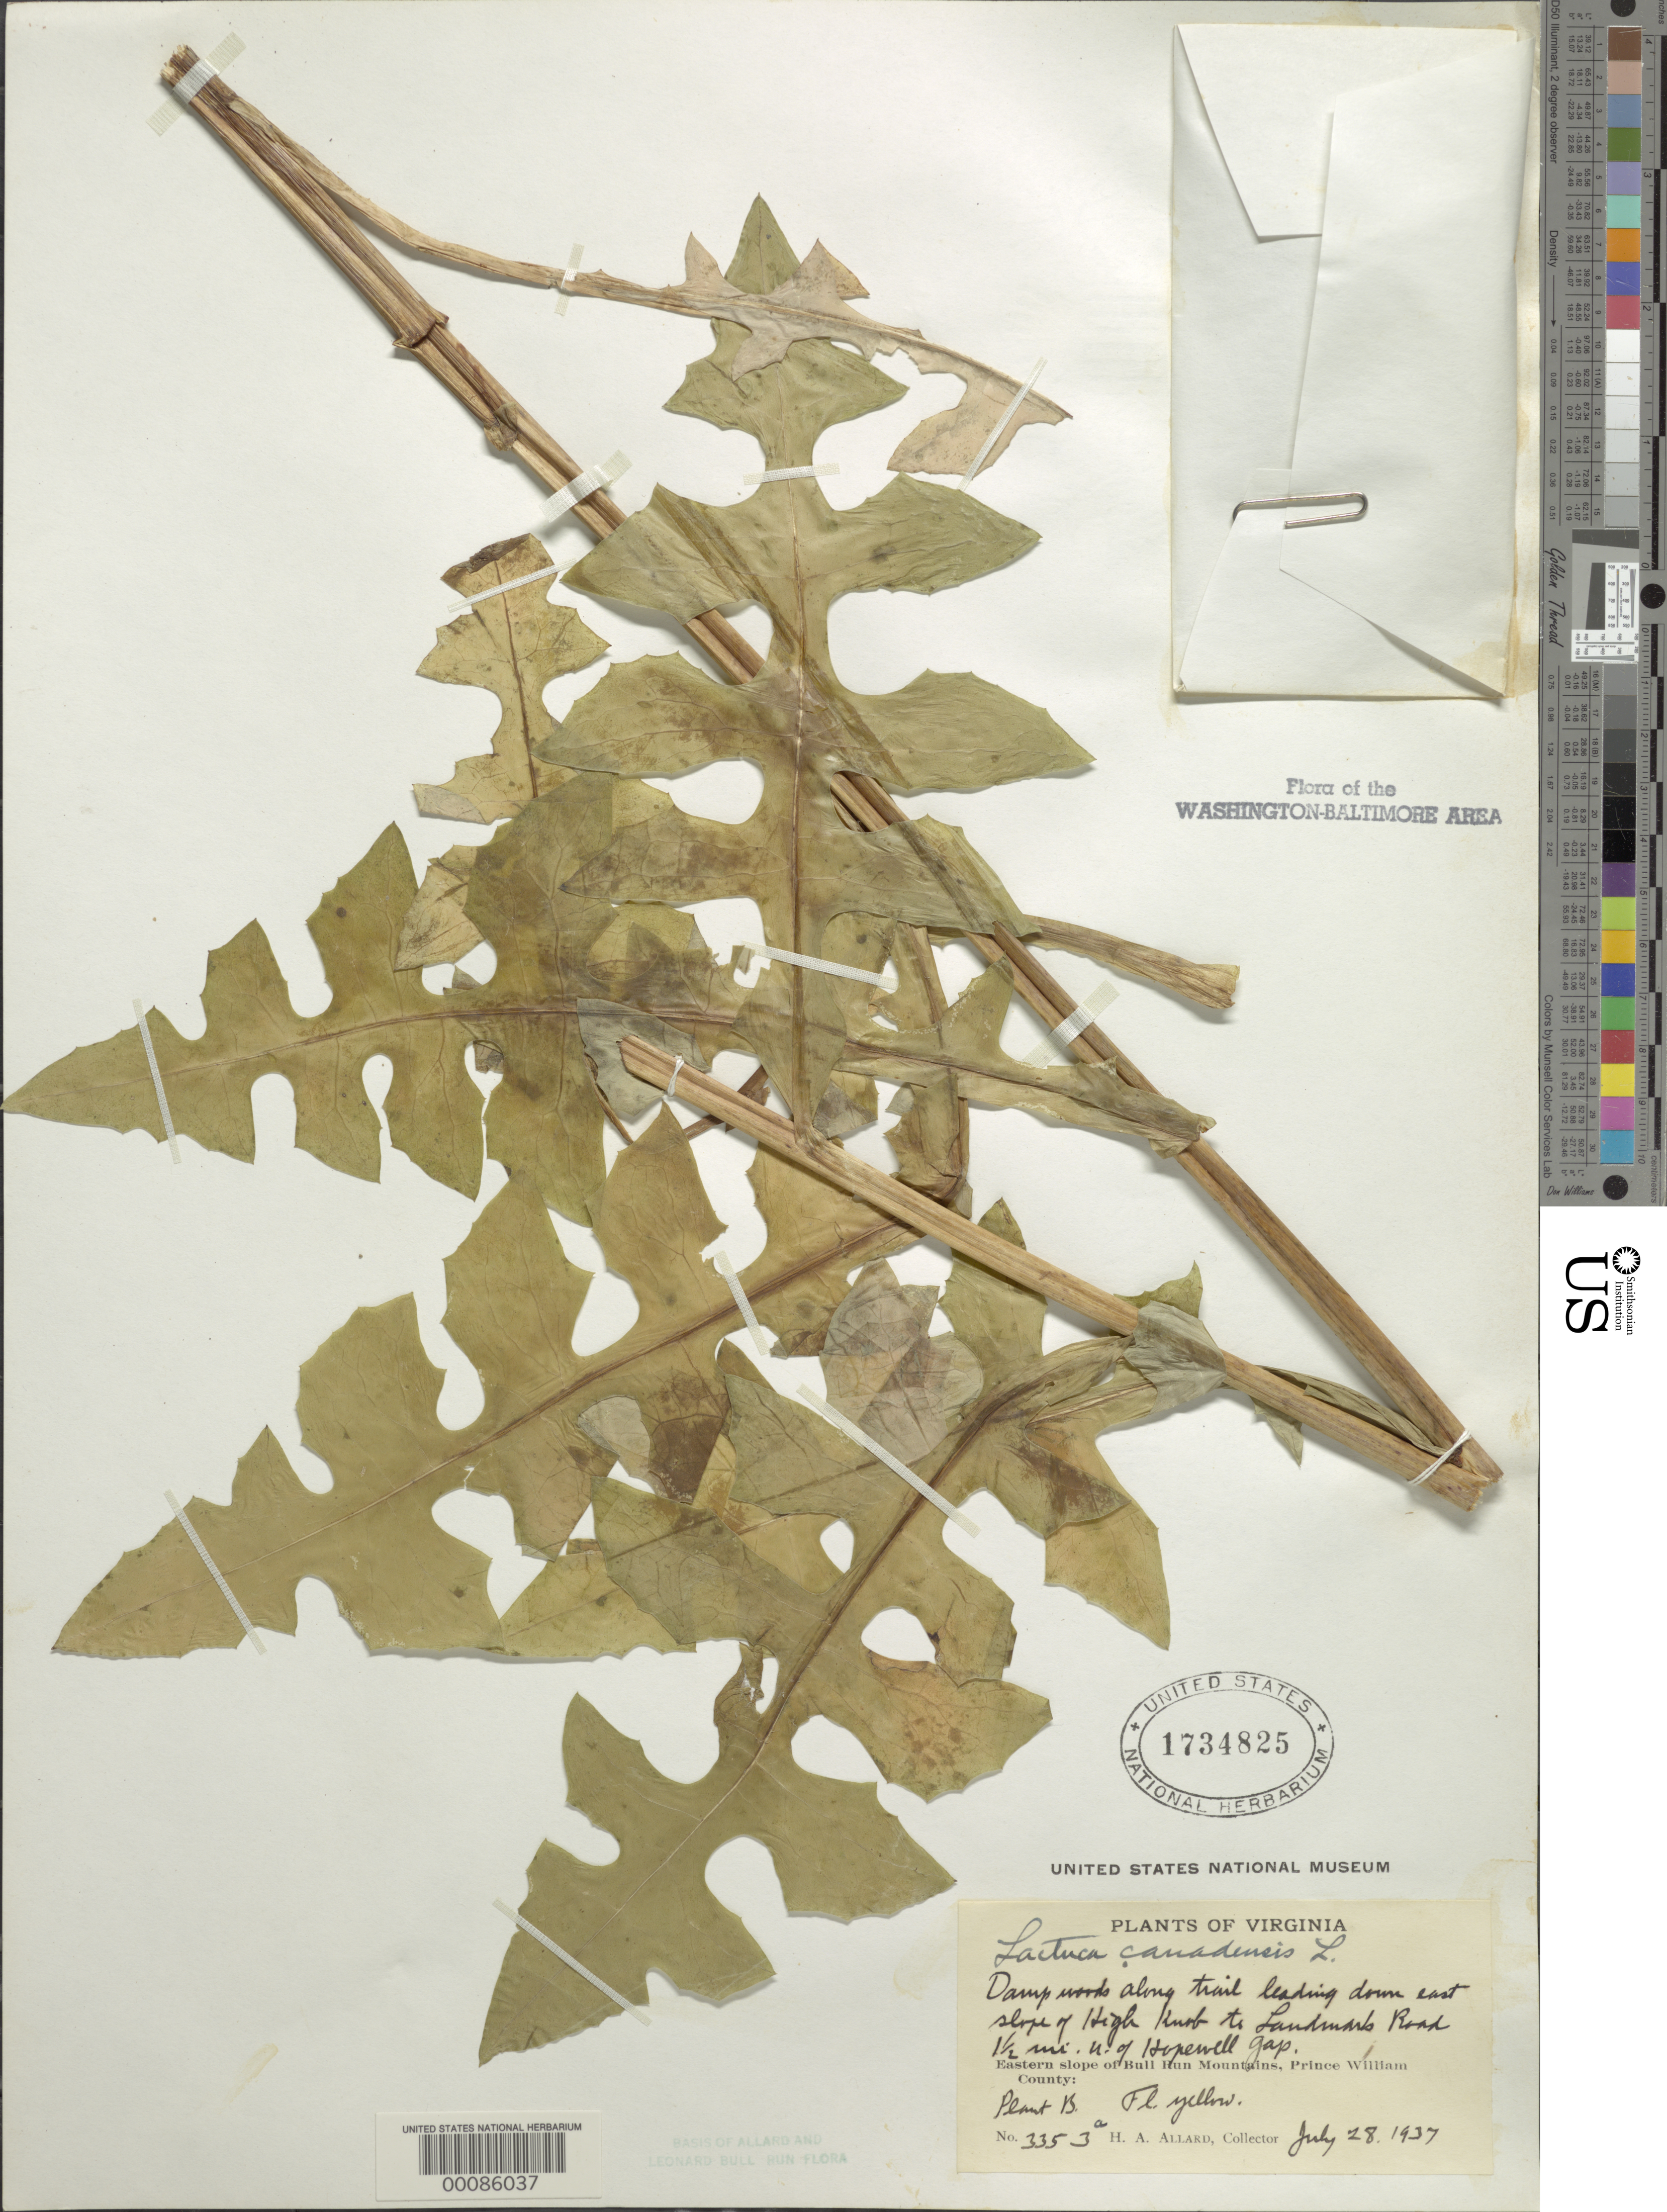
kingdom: Plantae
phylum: Tracheophyta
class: Magnoliopsida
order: Asterales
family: Asteraceae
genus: Lactuca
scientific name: Lactuca canadensis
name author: L.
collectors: H. A. Allard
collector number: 3353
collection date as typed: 28 Jul 1937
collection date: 1937-07-28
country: United States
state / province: Virginia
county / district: Prince William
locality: High Knob to Landmark Road, north of Hopewell Gap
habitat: Damp woods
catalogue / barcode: US 1734825